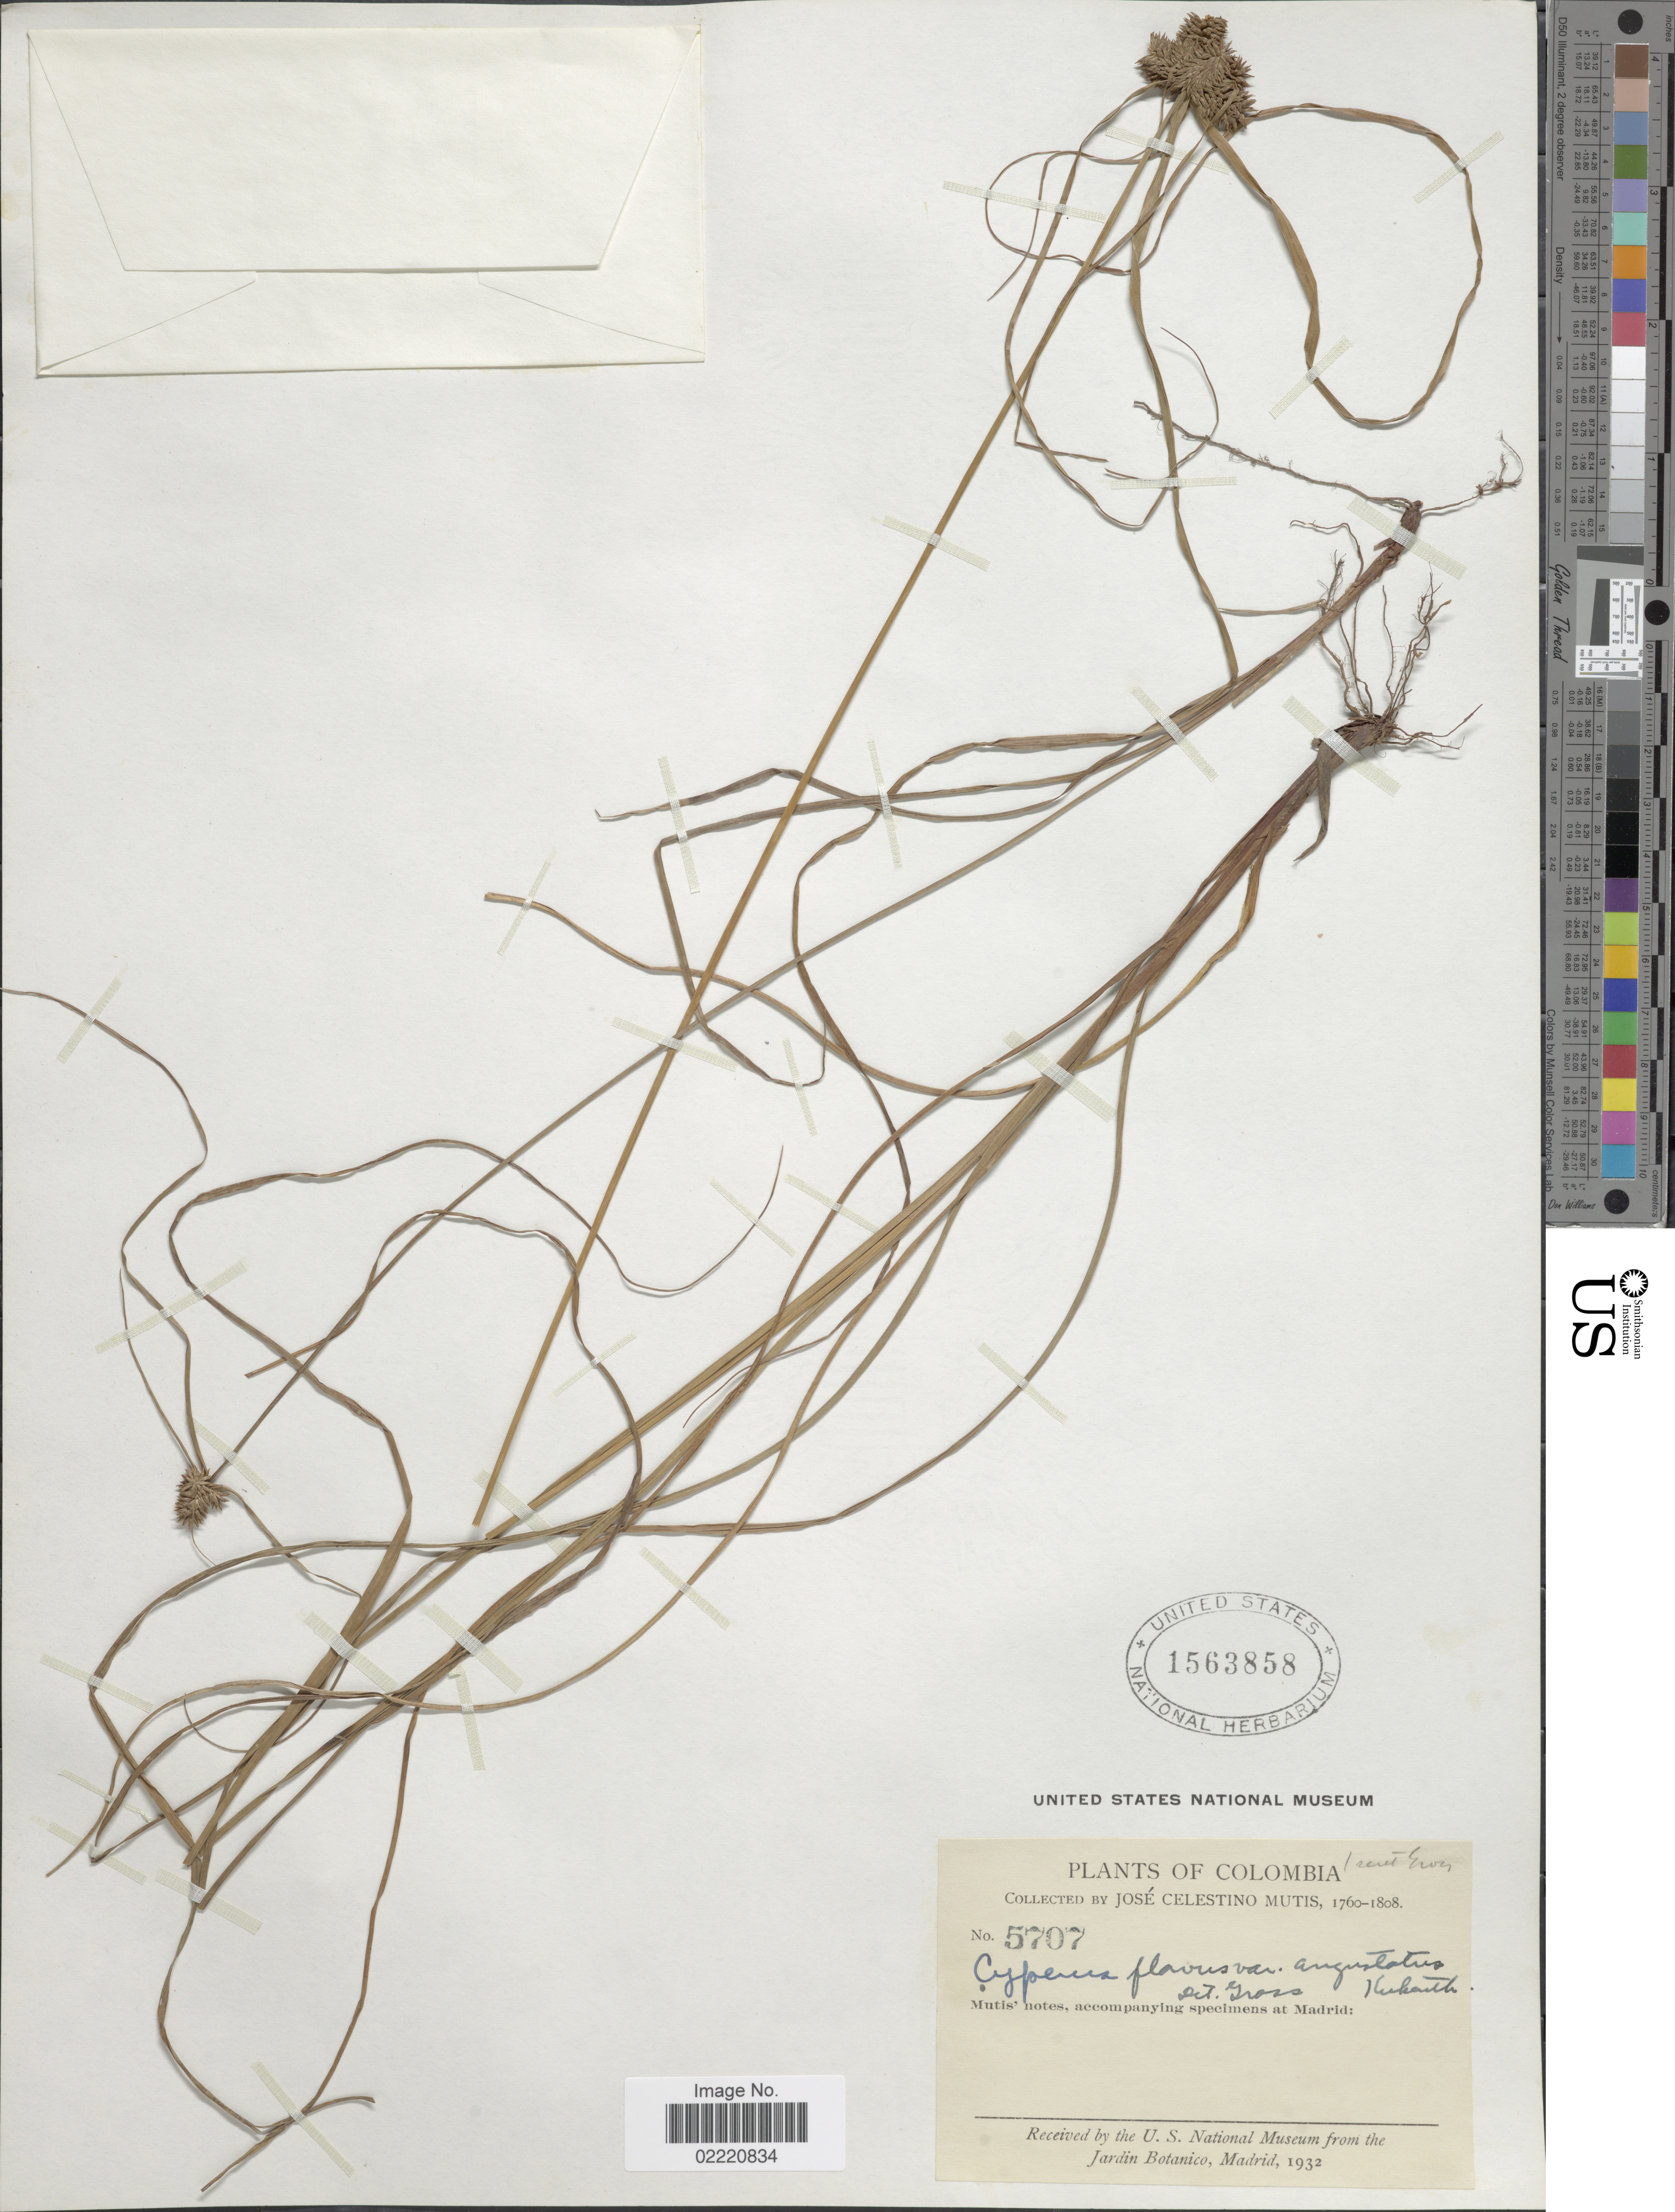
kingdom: Plantae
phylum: Tracheophyta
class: Liliopsida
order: Poales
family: Cyperaceae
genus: Cyperus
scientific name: Cyperus aggregatus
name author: (Willd.) Endl.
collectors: J. C. B. Mutis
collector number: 5707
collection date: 1760/1808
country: Colombia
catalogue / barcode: US 1563858